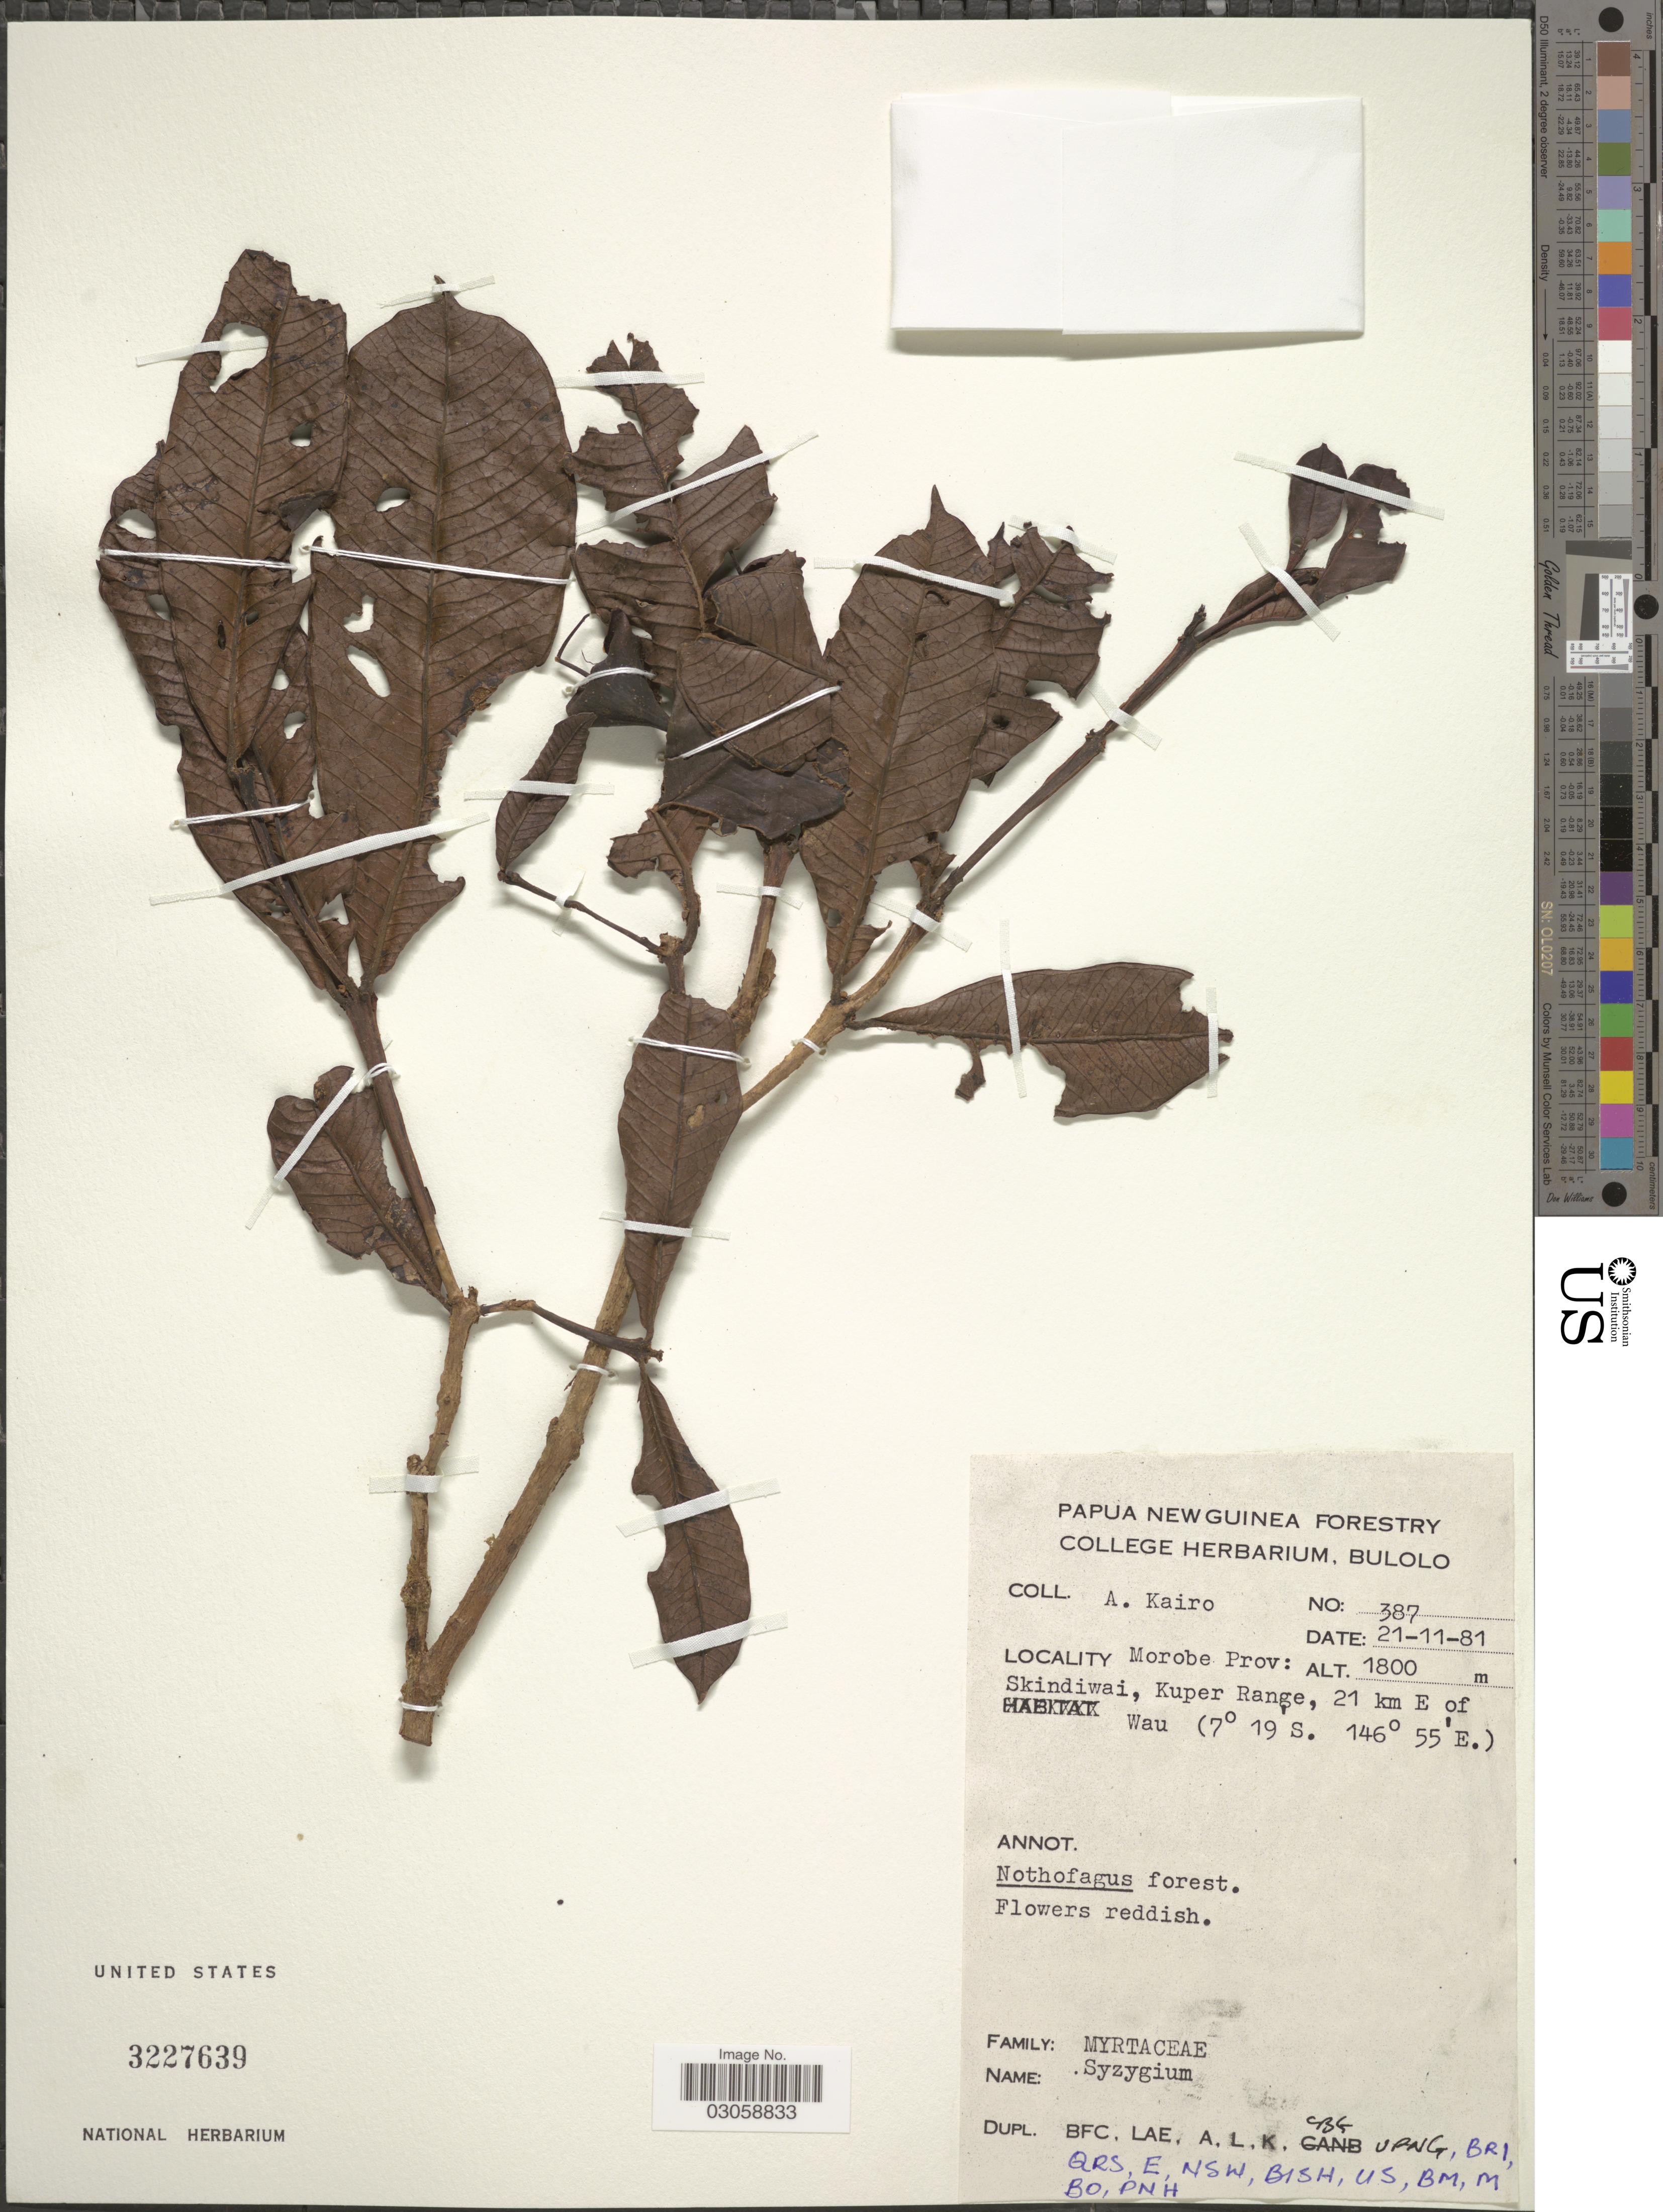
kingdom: Plantae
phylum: Tracheophyta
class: Magnoliopsida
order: Myrtales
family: Myrtaceae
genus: Syzygium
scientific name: Syzygium sp.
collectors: A. Kairo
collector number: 387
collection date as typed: Transcribed d/m/y: 21/11/81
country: Papua New Guinea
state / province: Morobe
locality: Morobe Prov., Skindiwai, Kuper Range, 21 km E of Wau.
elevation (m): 1800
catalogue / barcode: US 3227639